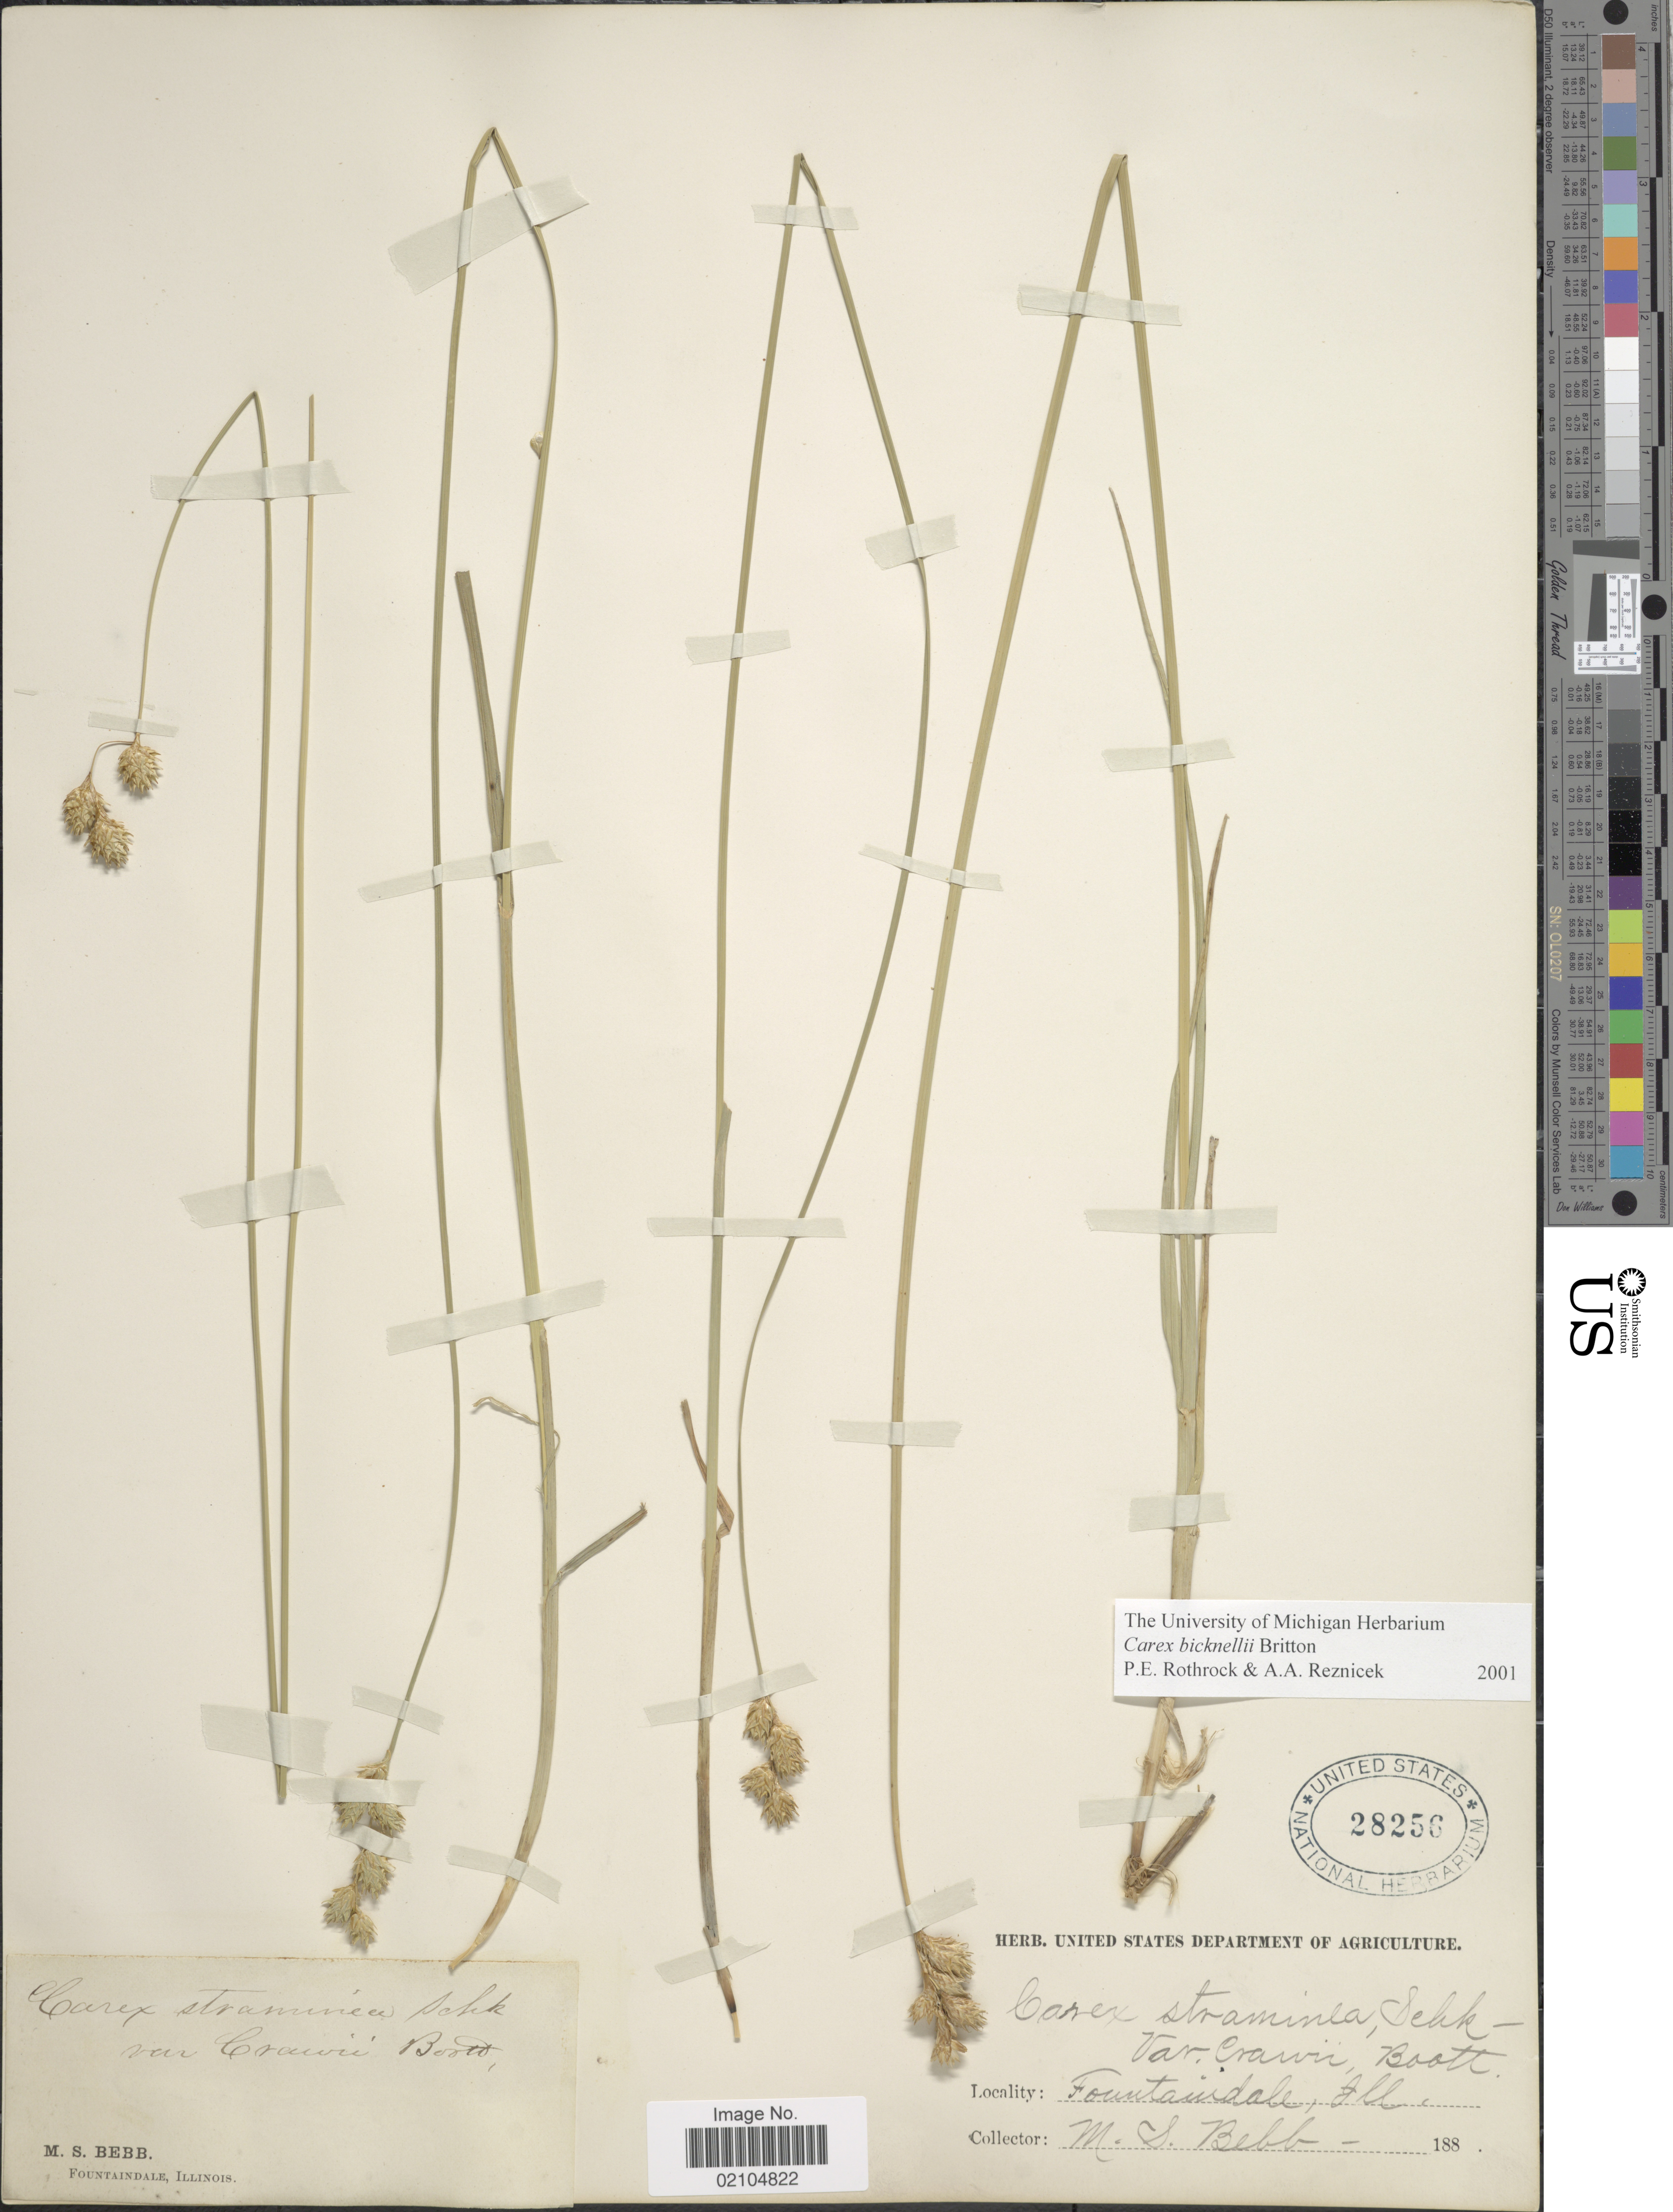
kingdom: Plantae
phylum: Tracheophyta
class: Liliopsida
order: Poales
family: Cyperaceae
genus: Carex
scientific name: Carex bicknellii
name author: Britton & A. Br.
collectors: M. Bebb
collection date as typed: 188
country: United States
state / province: Illinois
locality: Fountaindale.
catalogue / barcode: US 28256